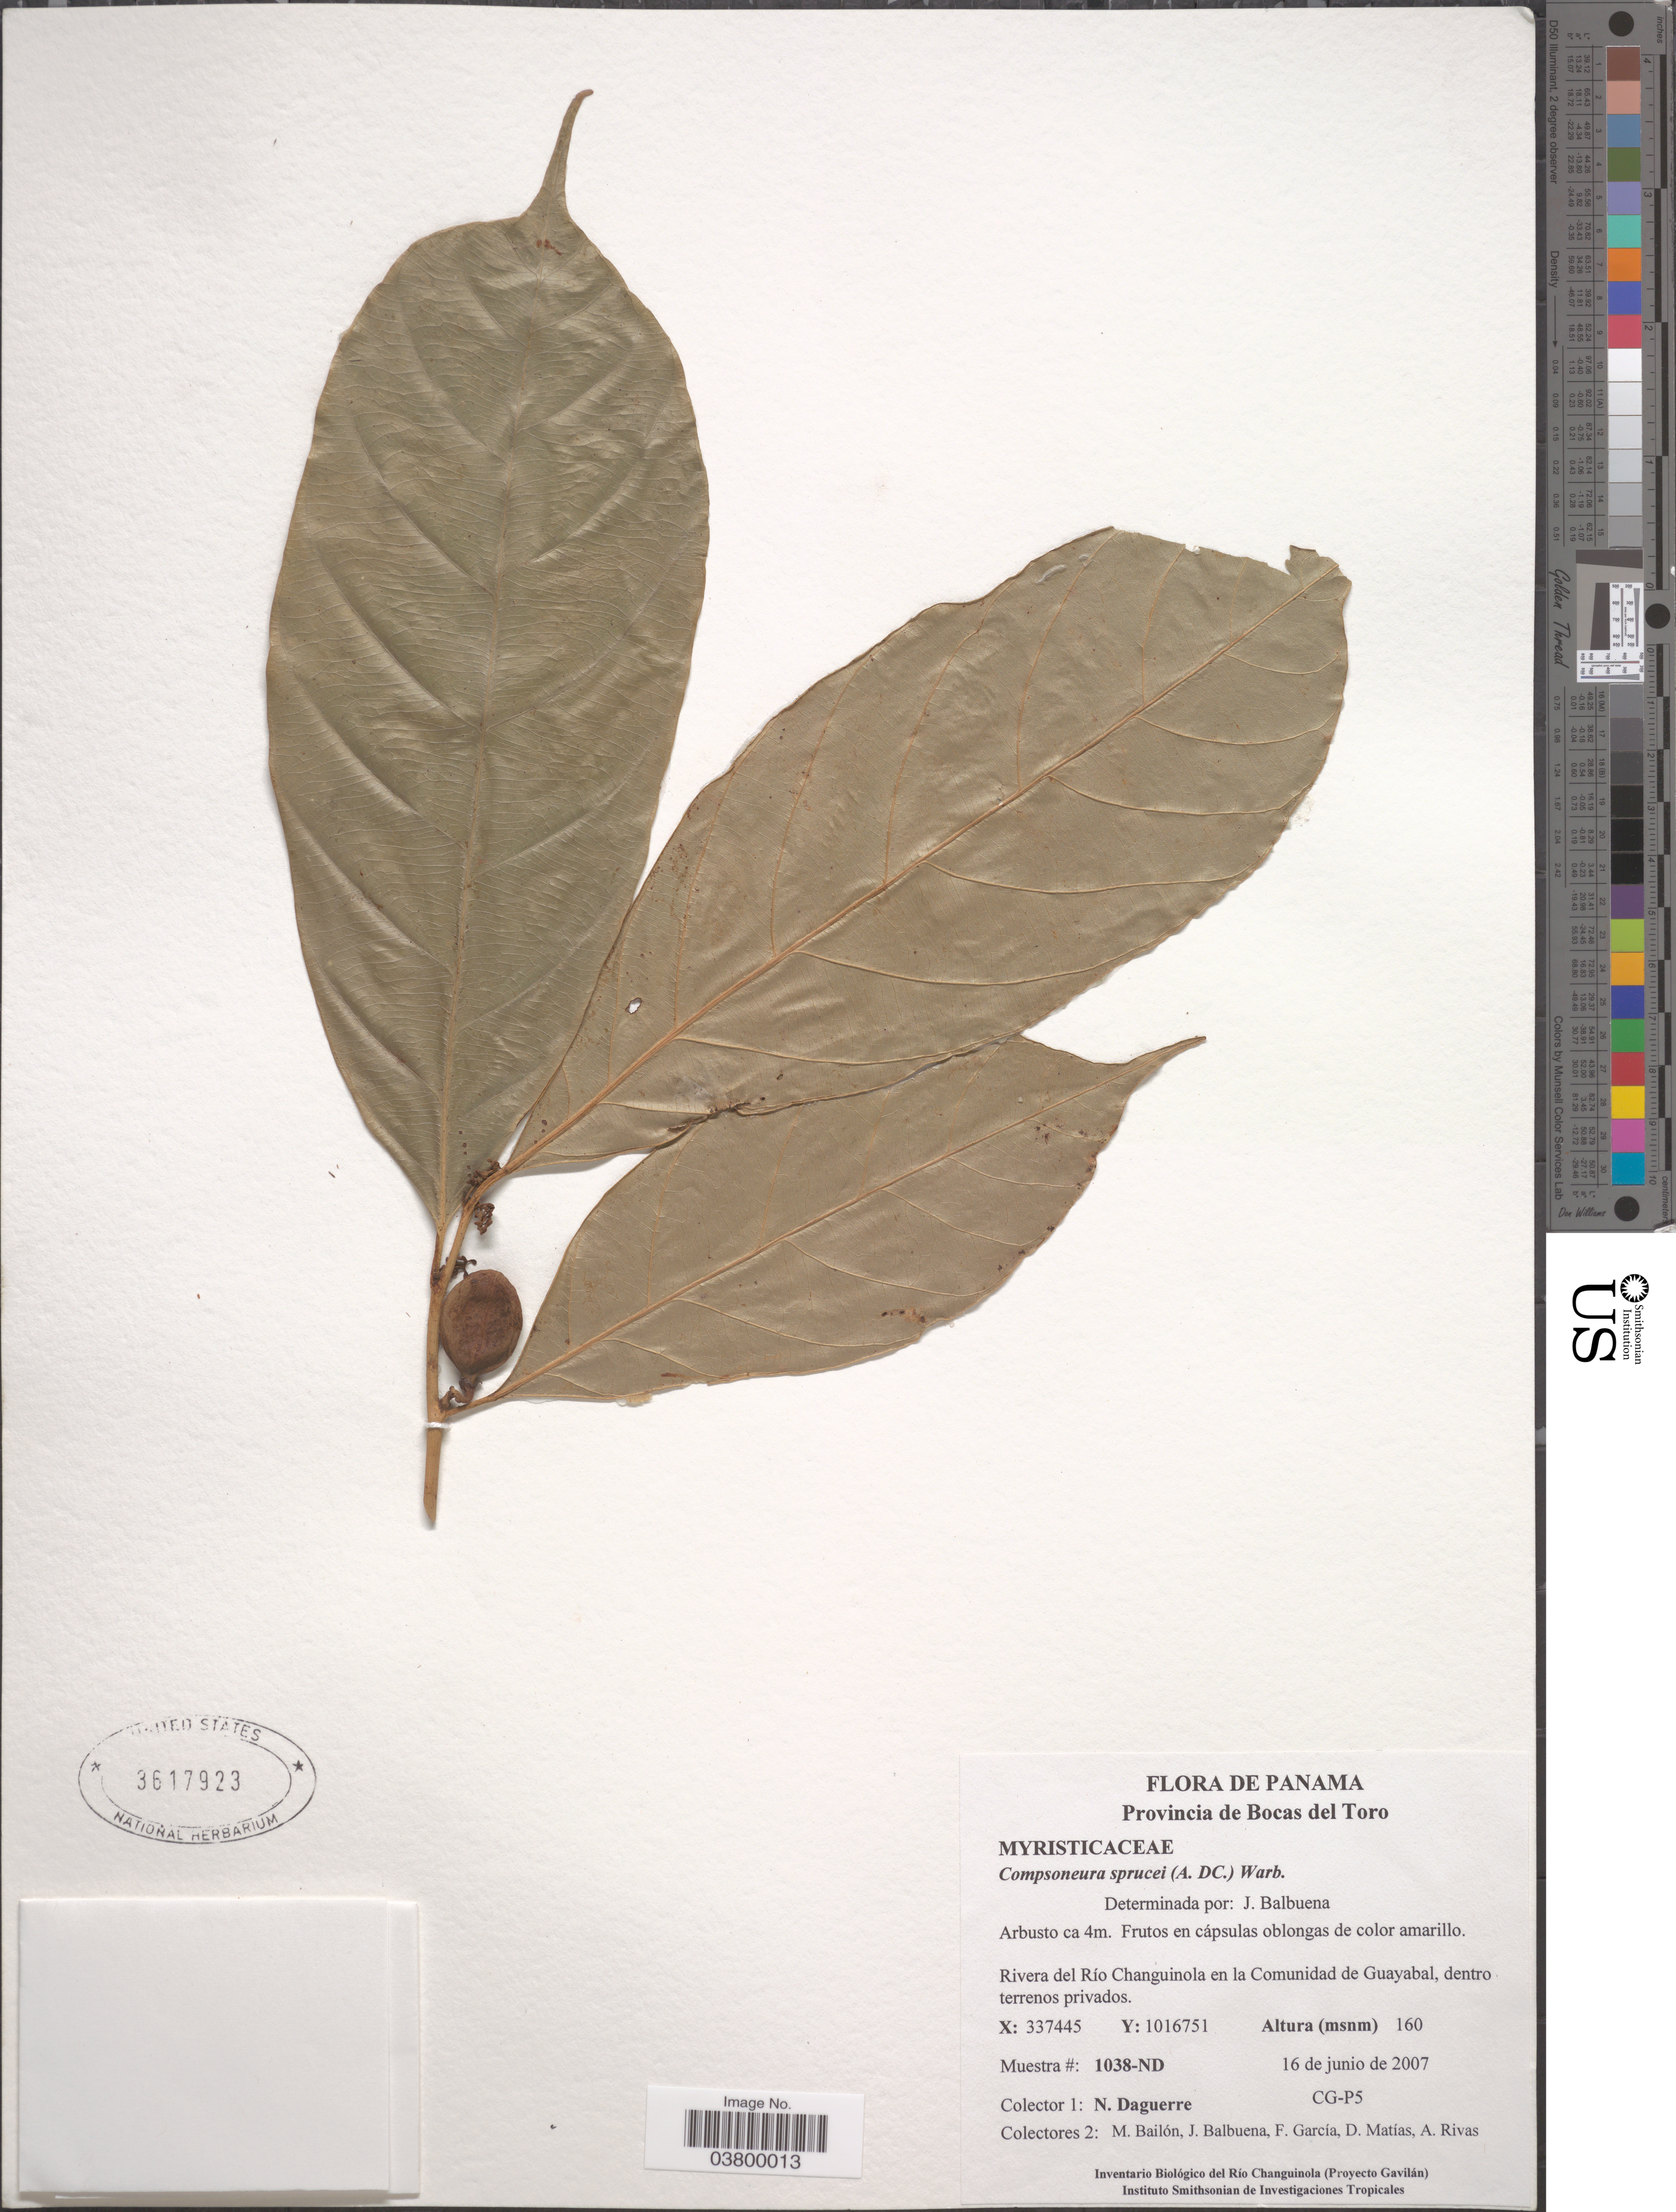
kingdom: Plantae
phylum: Tracheophyta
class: Magnoliopsida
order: Magnoliales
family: Myristicaceae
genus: Compsoneura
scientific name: Compsoneura sprucei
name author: (A. DC.) Warb.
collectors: N. Daguerre, M. Bailón, J. Balbuena, F. Garcia & et al.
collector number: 1038-ND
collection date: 2007-06-16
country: Panama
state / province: Bocas del Toro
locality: Rivera del Río Changuinola en la Comunidad de Guayabal. dentro terrenos privados.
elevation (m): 160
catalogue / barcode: US 3617923